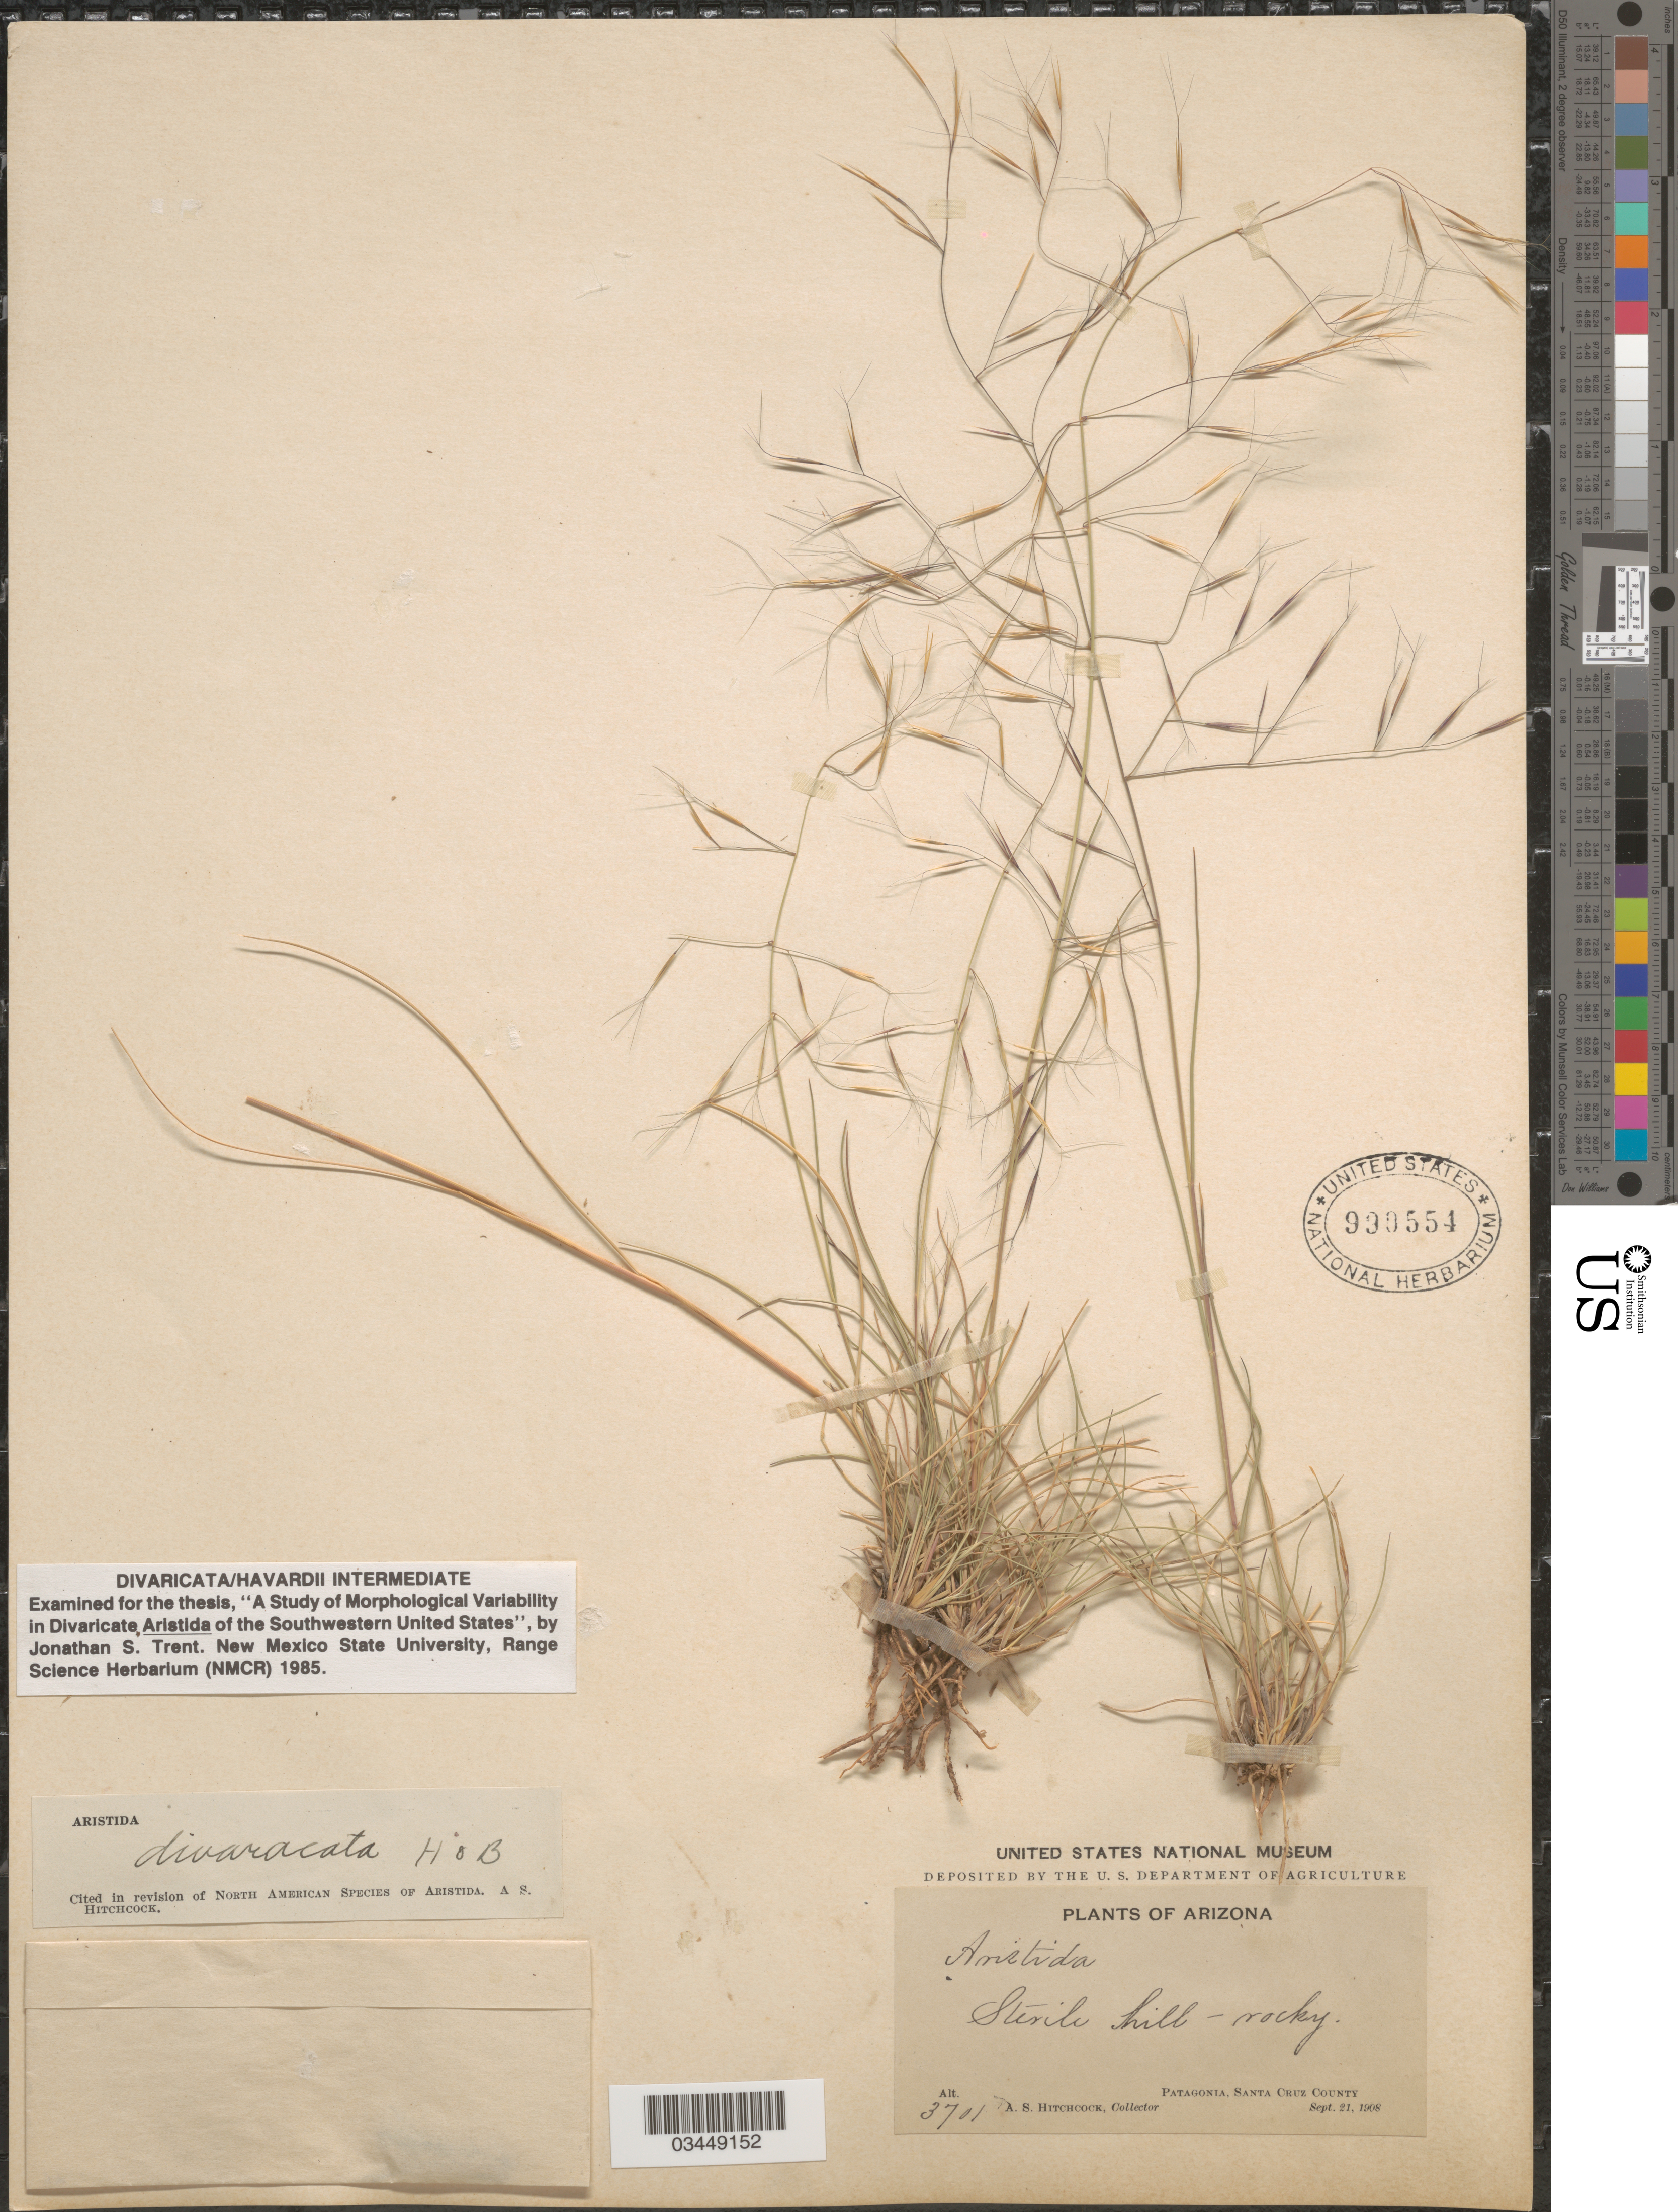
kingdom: Plantae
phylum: Tracheophyta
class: Liliopsida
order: Poales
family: Poaceae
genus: Aristida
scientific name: Aristida divaricata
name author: Humb. & Bonpl. ex Willd.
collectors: A. S. Hitchcock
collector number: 3701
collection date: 1908-09-21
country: United States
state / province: Arizona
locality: Patagonia, Santa Cruz County.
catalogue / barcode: US 990554